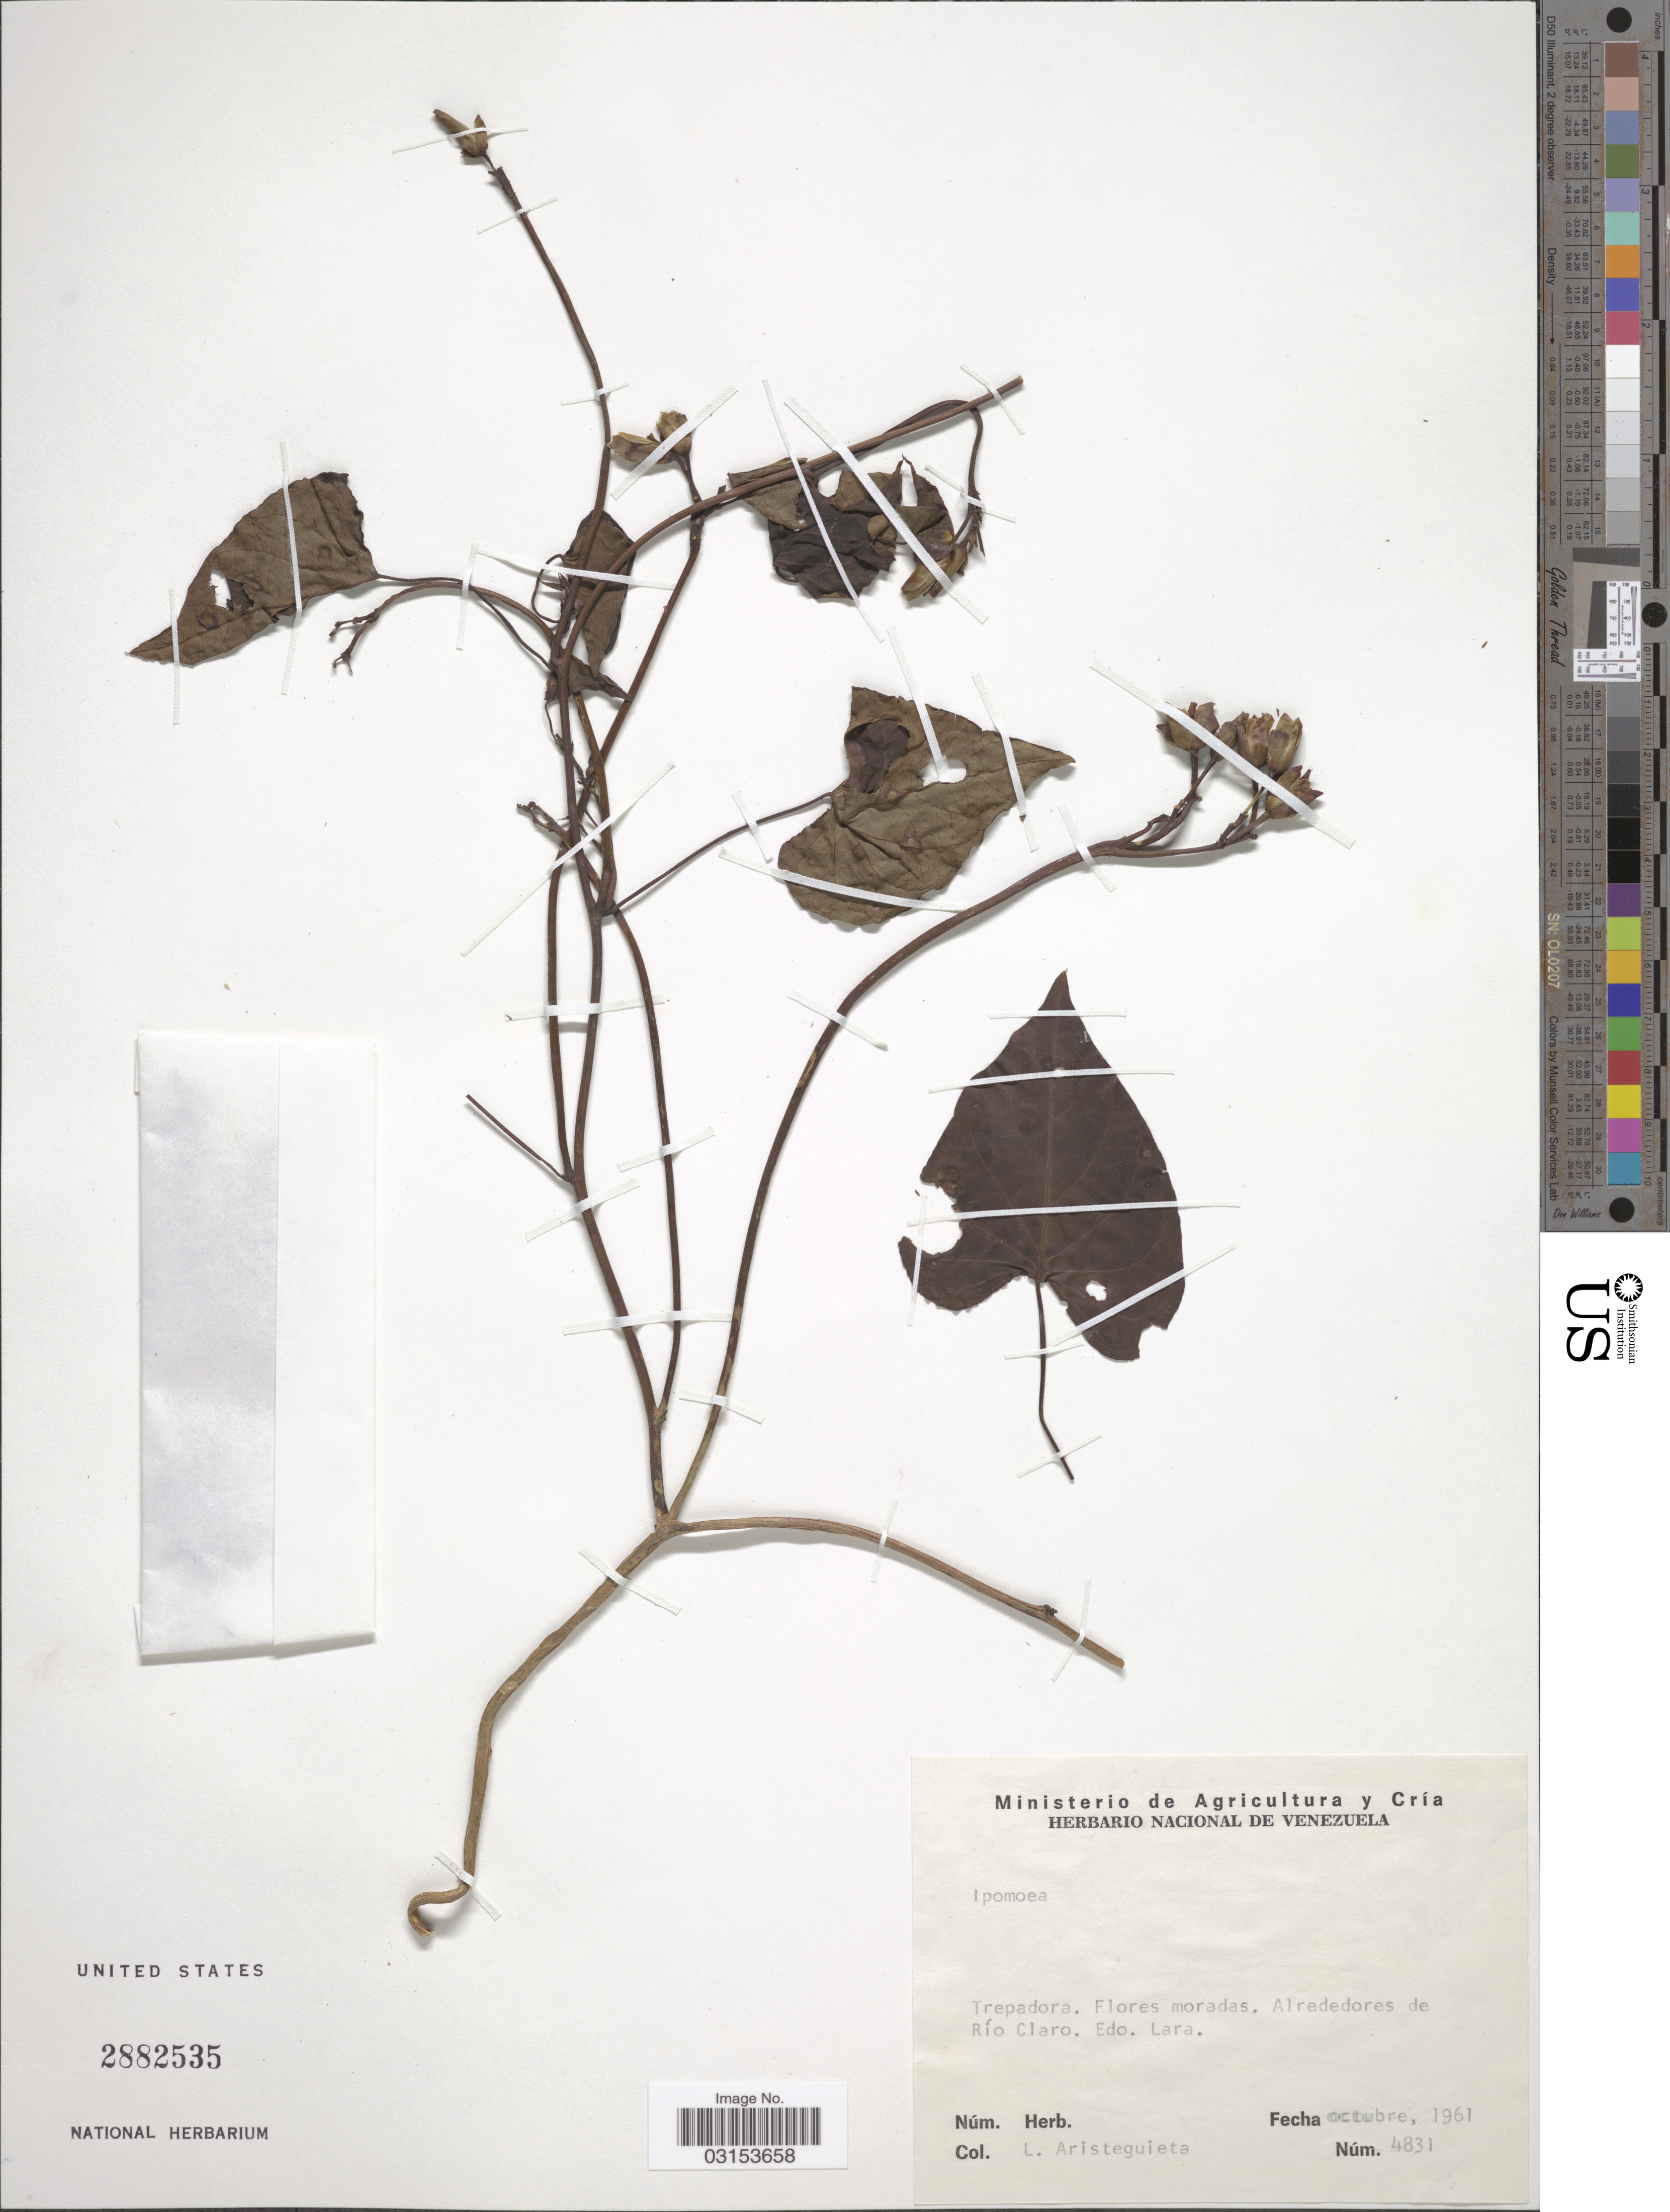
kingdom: Plantae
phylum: Tracheophyta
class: Magnoliopsida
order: Solanales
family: Convolvulaceae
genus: Ipomoea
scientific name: Ipomoea sp.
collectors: L. Aristeguieta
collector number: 4831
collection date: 1961-10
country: Venezuela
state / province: Lara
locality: Alrededores de Río Claro.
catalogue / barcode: US 2882535